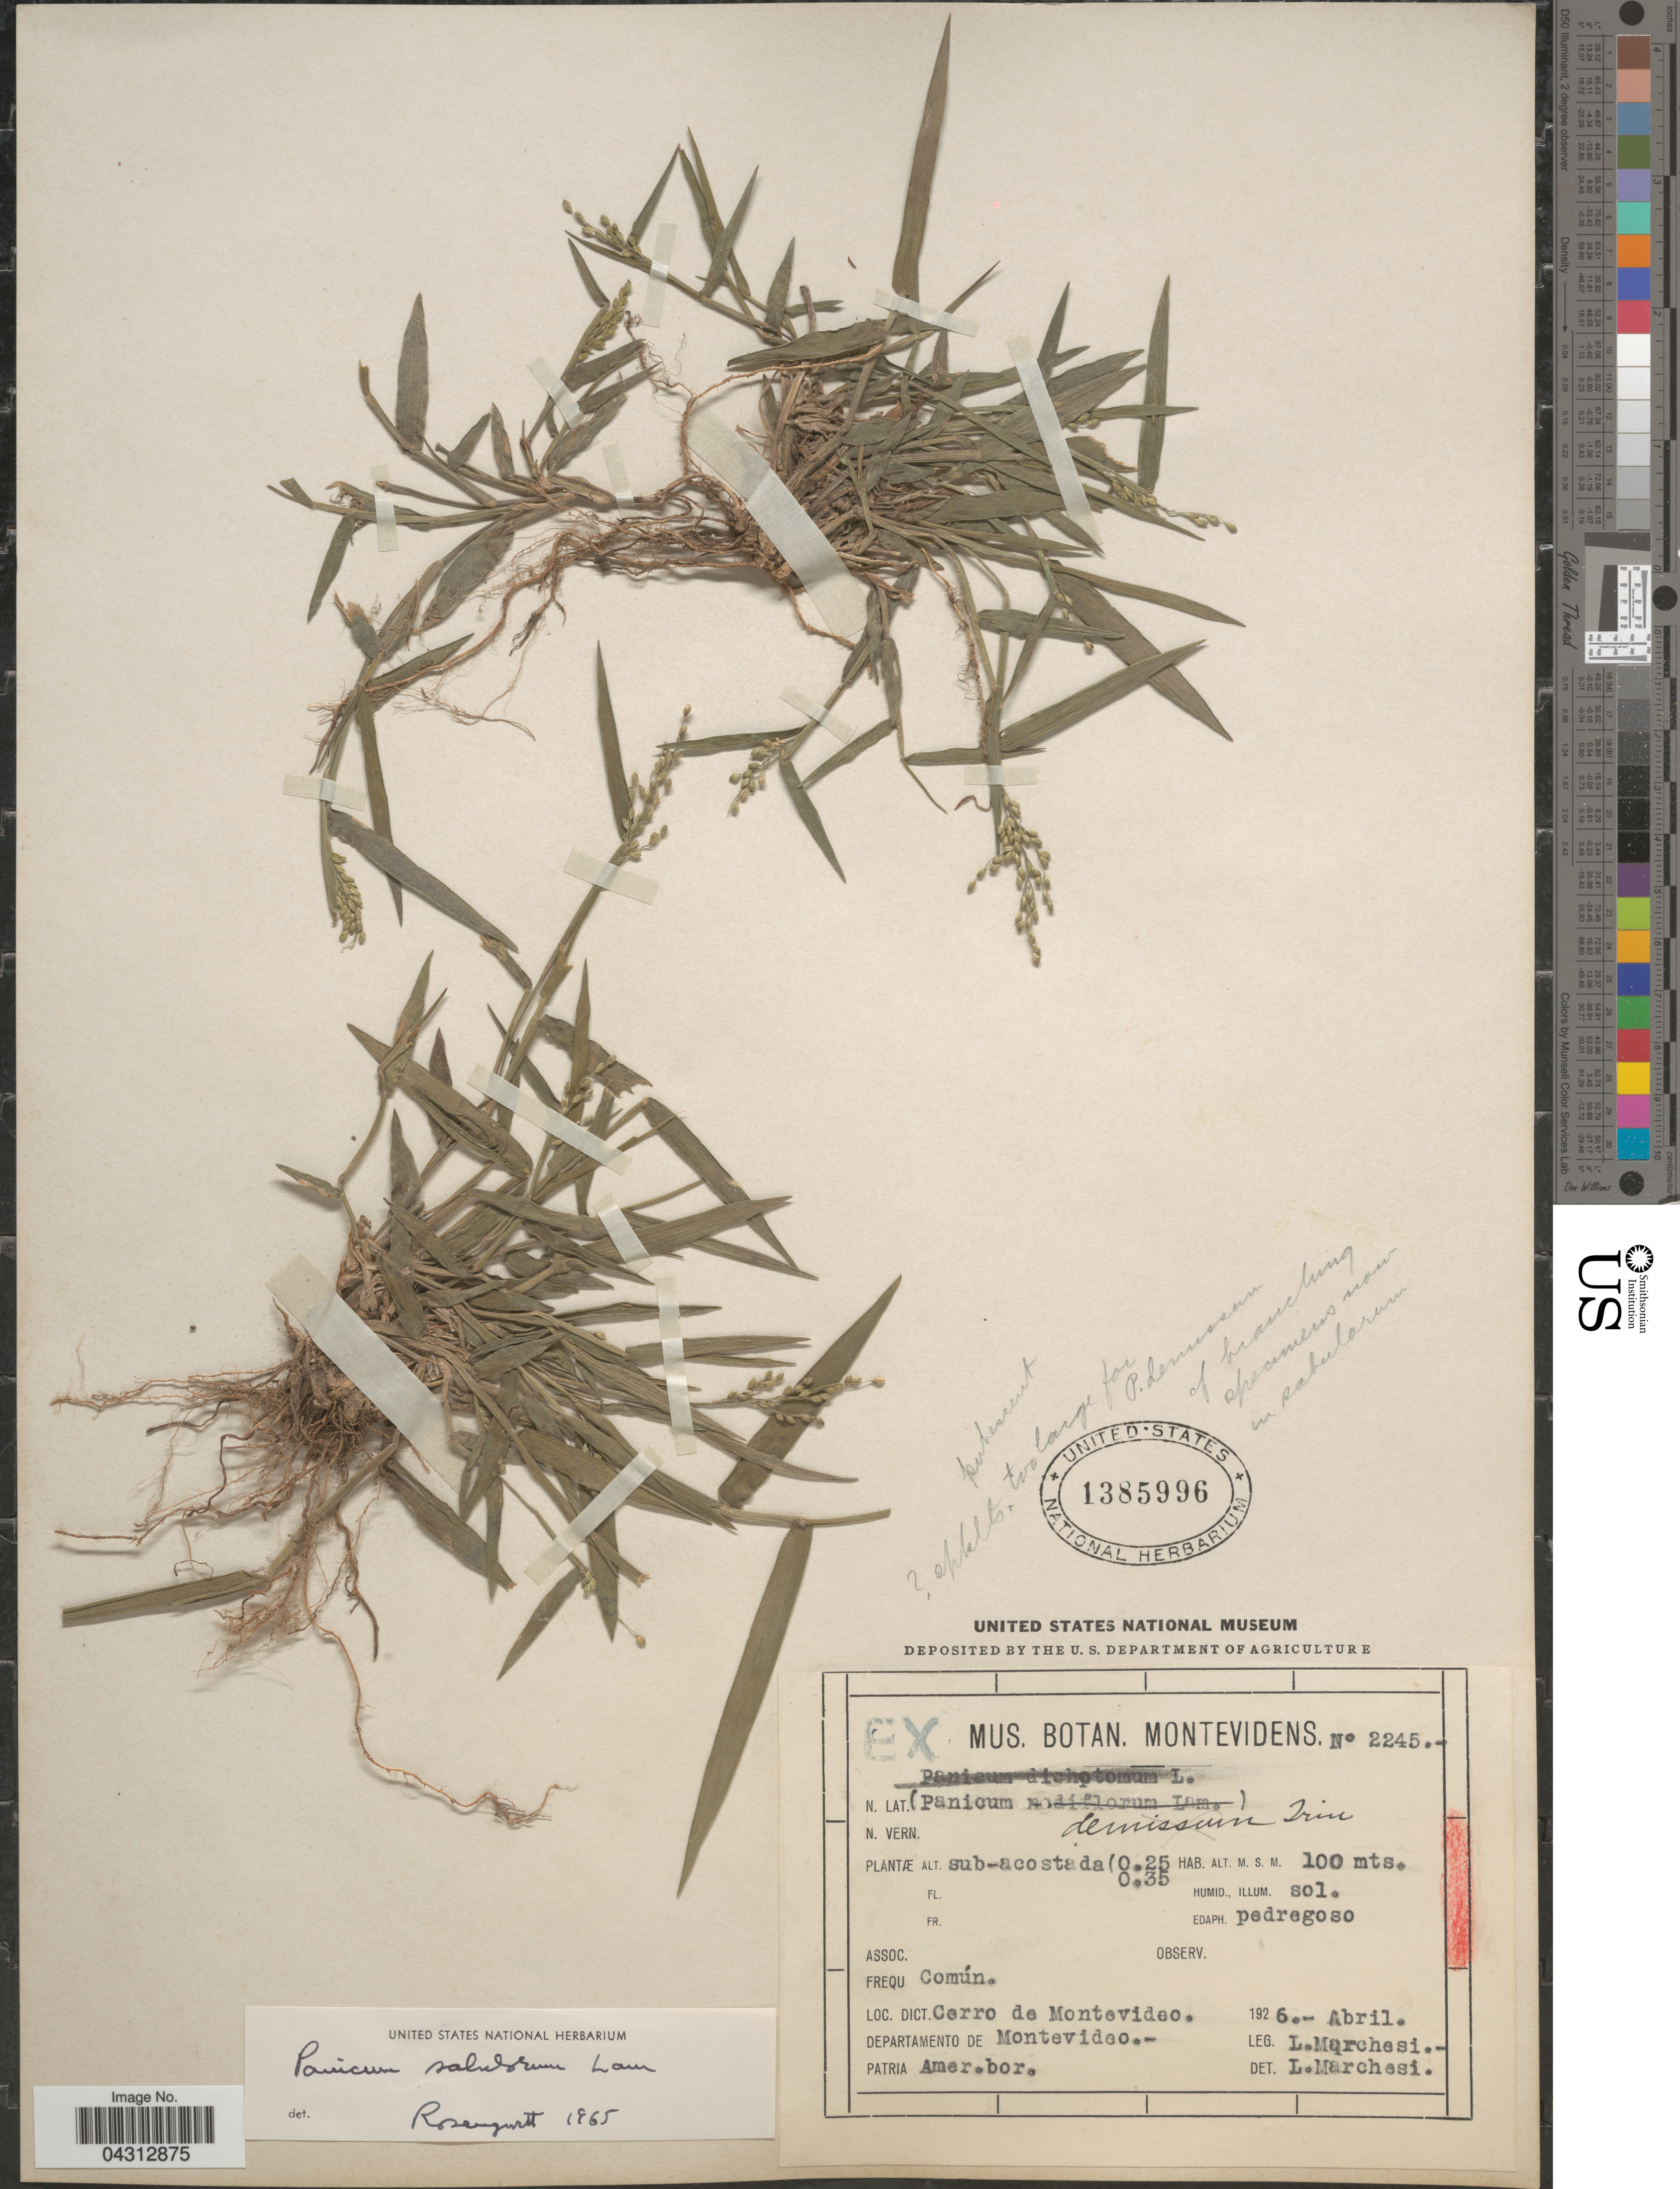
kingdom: Plantae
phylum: Tracheophyta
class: Liliopsida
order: Poales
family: Poaceae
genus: Dichanthelium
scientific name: Dichanthelium sabulorum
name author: (Lam.) Gould & C.A. Clark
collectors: L. Marchesi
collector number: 2245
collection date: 1926-04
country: Uruguay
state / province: Montevideo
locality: Dict. Cerro de Montevideo. Departamento de Montevideo.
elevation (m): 100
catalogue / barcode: US 1385996